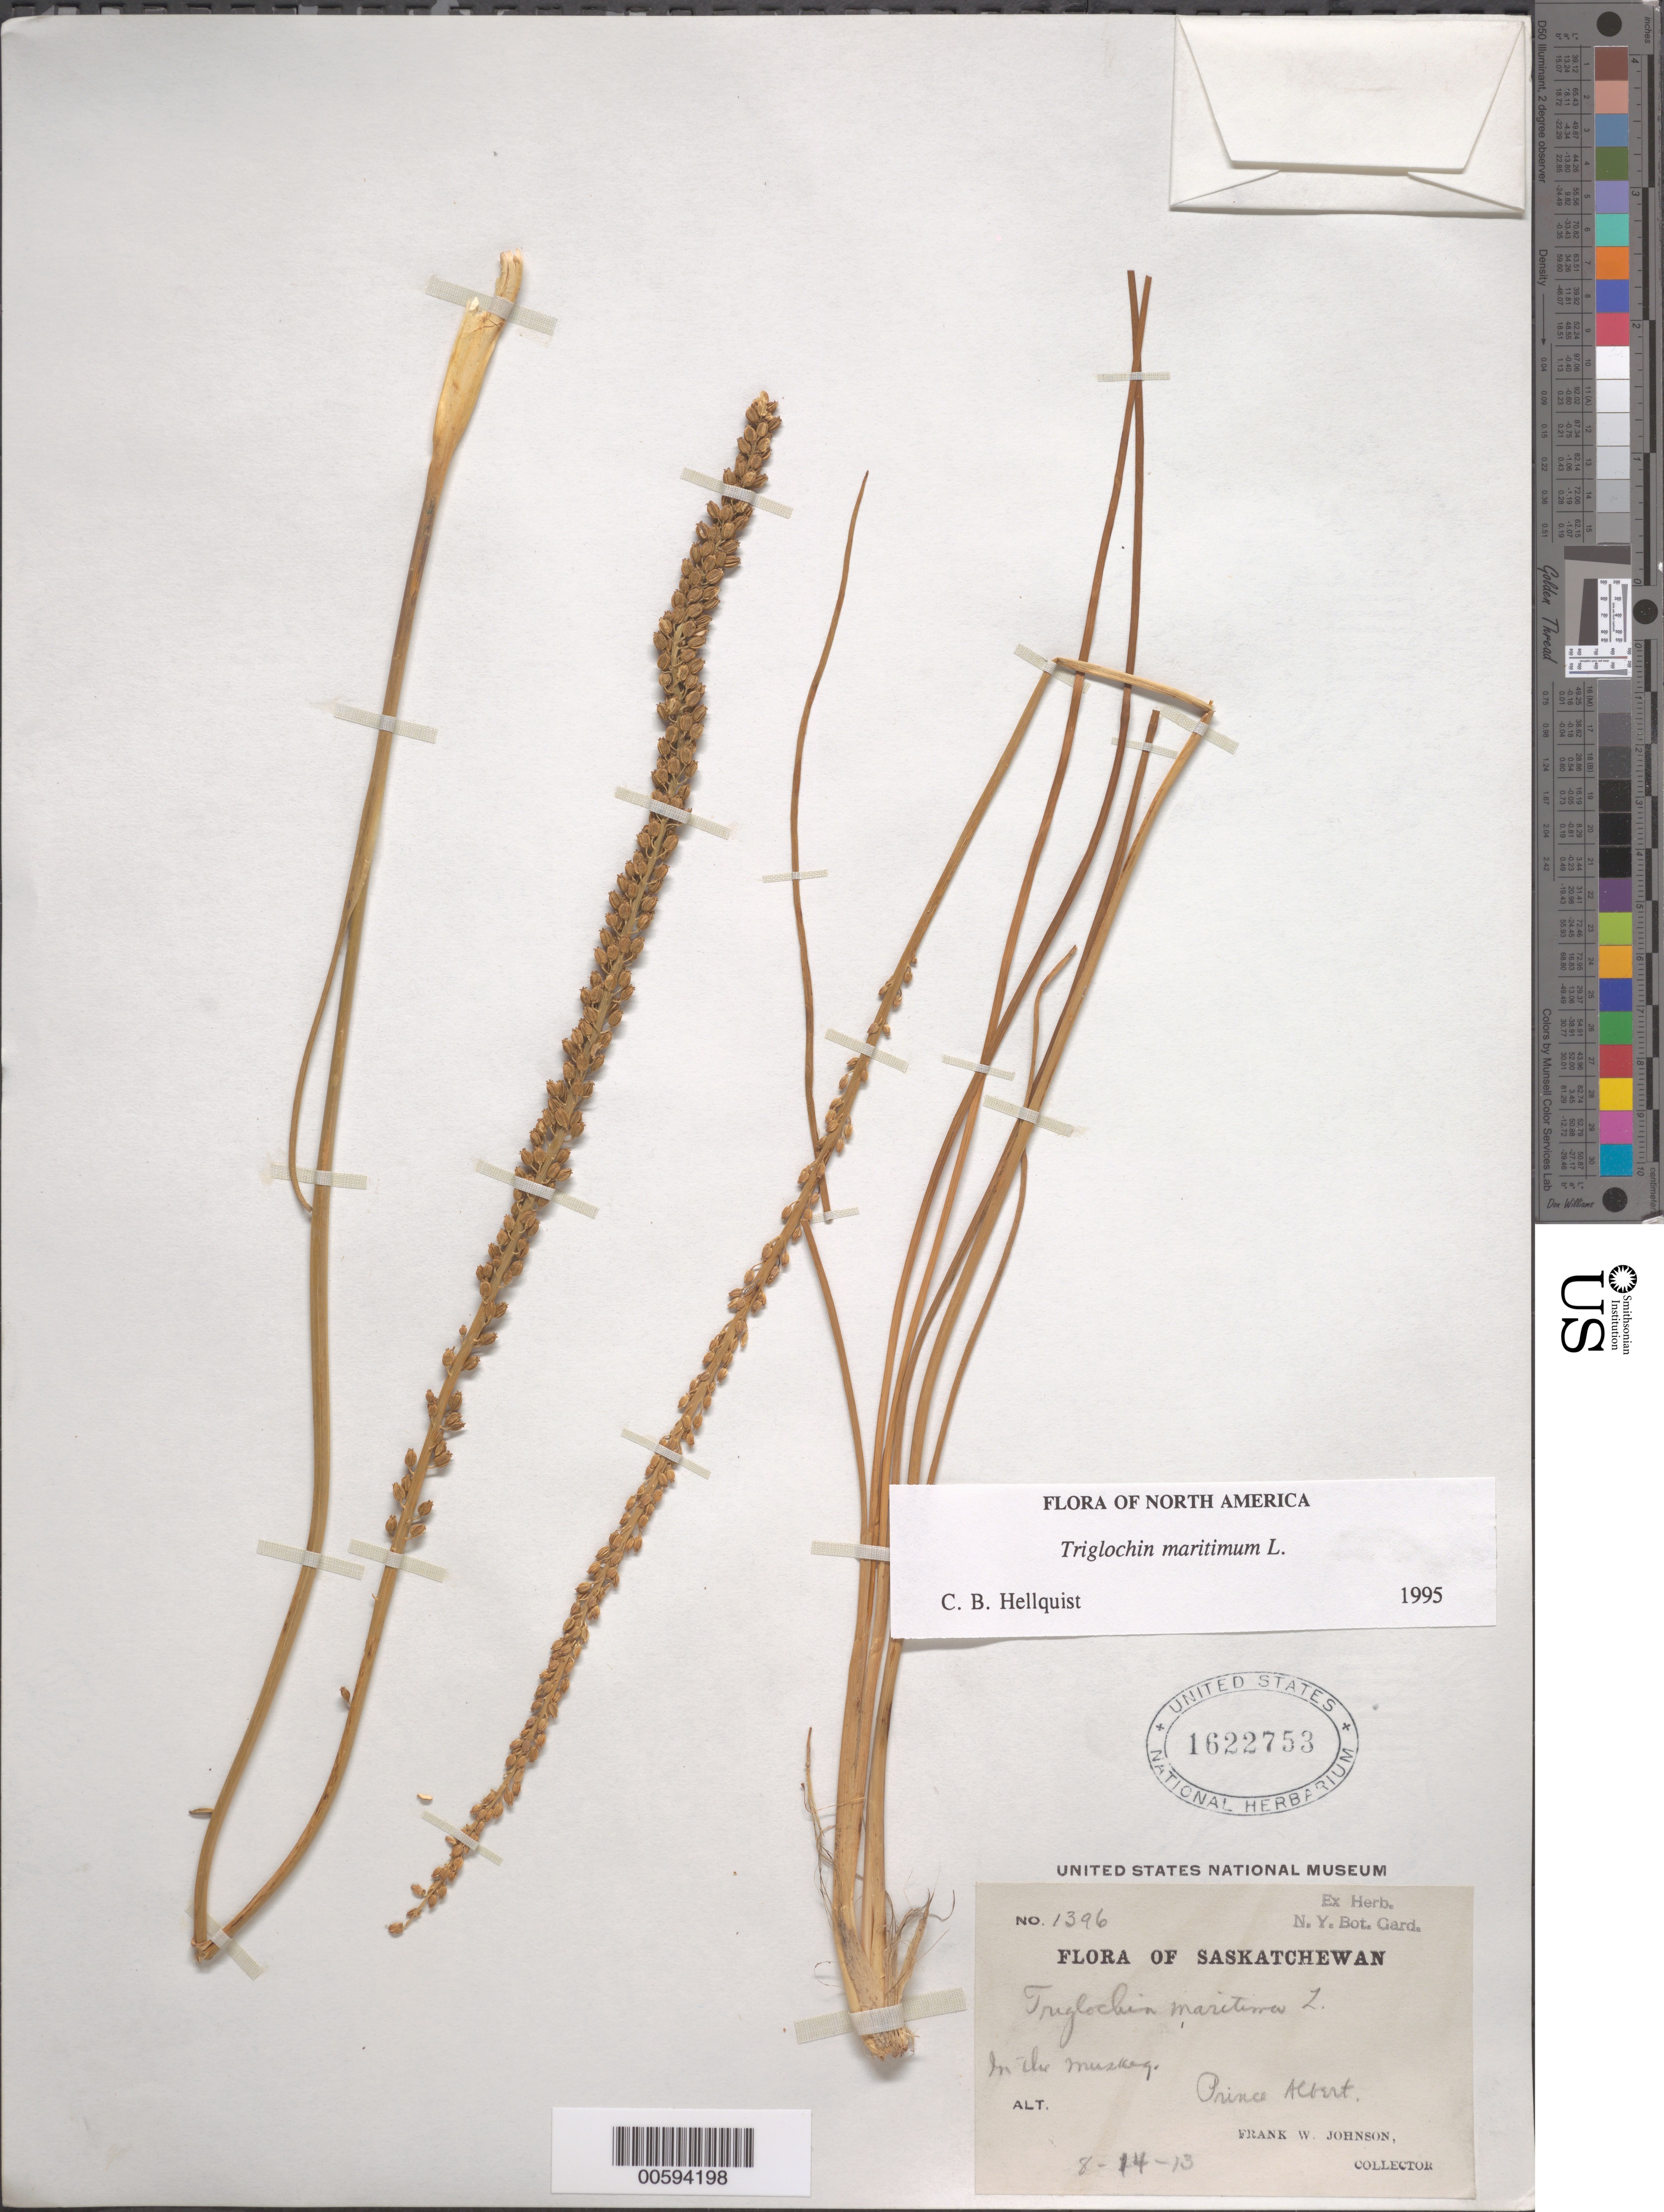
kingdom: Plantae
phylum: Tracheophyta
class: Liliopsida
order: Alismatales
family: Juncaginaceae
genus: Triglochin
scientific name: Triglochin maritima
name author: L.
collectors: F. W. Johnson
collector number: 1396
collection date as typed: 14 Aug 1913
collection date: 1913-08-14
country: Canada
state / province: Saskatchewan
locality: Prince Albert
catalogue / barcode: US 1622753